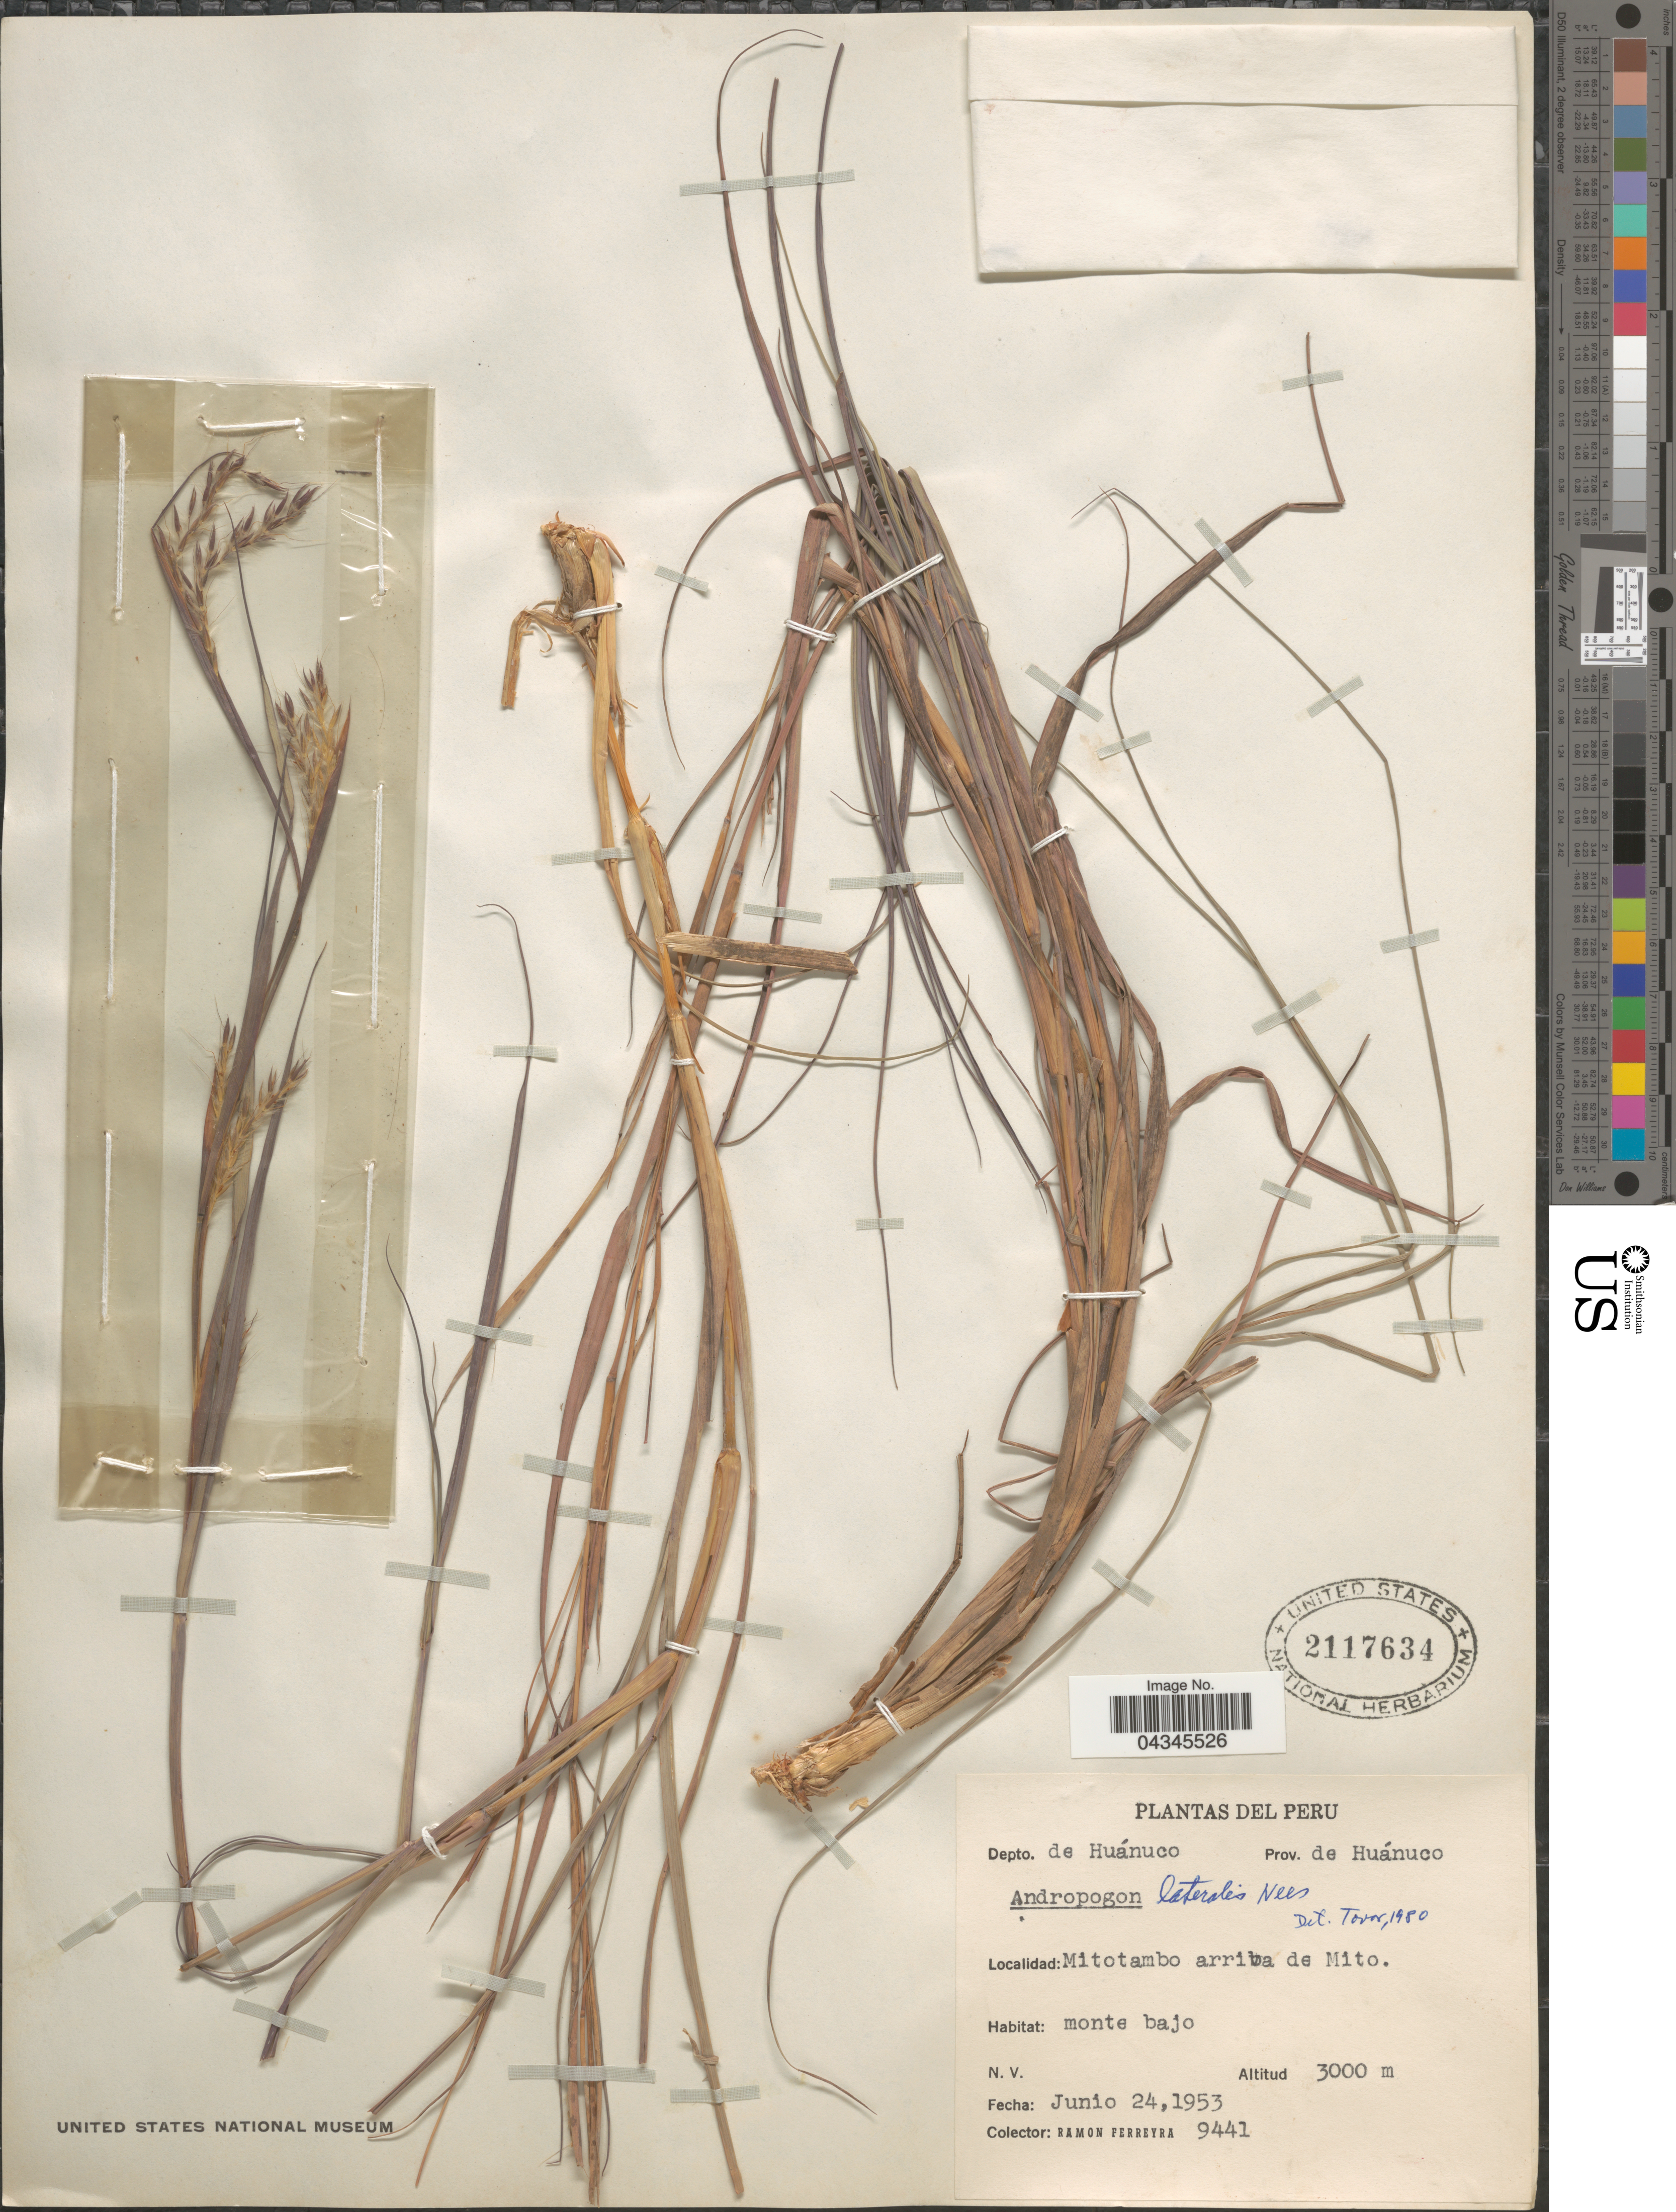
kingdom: Plantae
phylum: Tracheophyta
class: Liliopsida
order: Poales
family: Poaceae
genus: Andropogon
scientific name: Andropogon lateralis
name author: Nees in Mart.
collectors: R. A. Ferreyra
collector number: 9441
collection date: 1953-06-24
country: Peru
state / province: Huánuco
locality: Depto. de Huánuco. Prov. de Huánuco. Mitotambo arriba de Mito.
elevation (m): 3000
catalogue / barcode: US 2117634